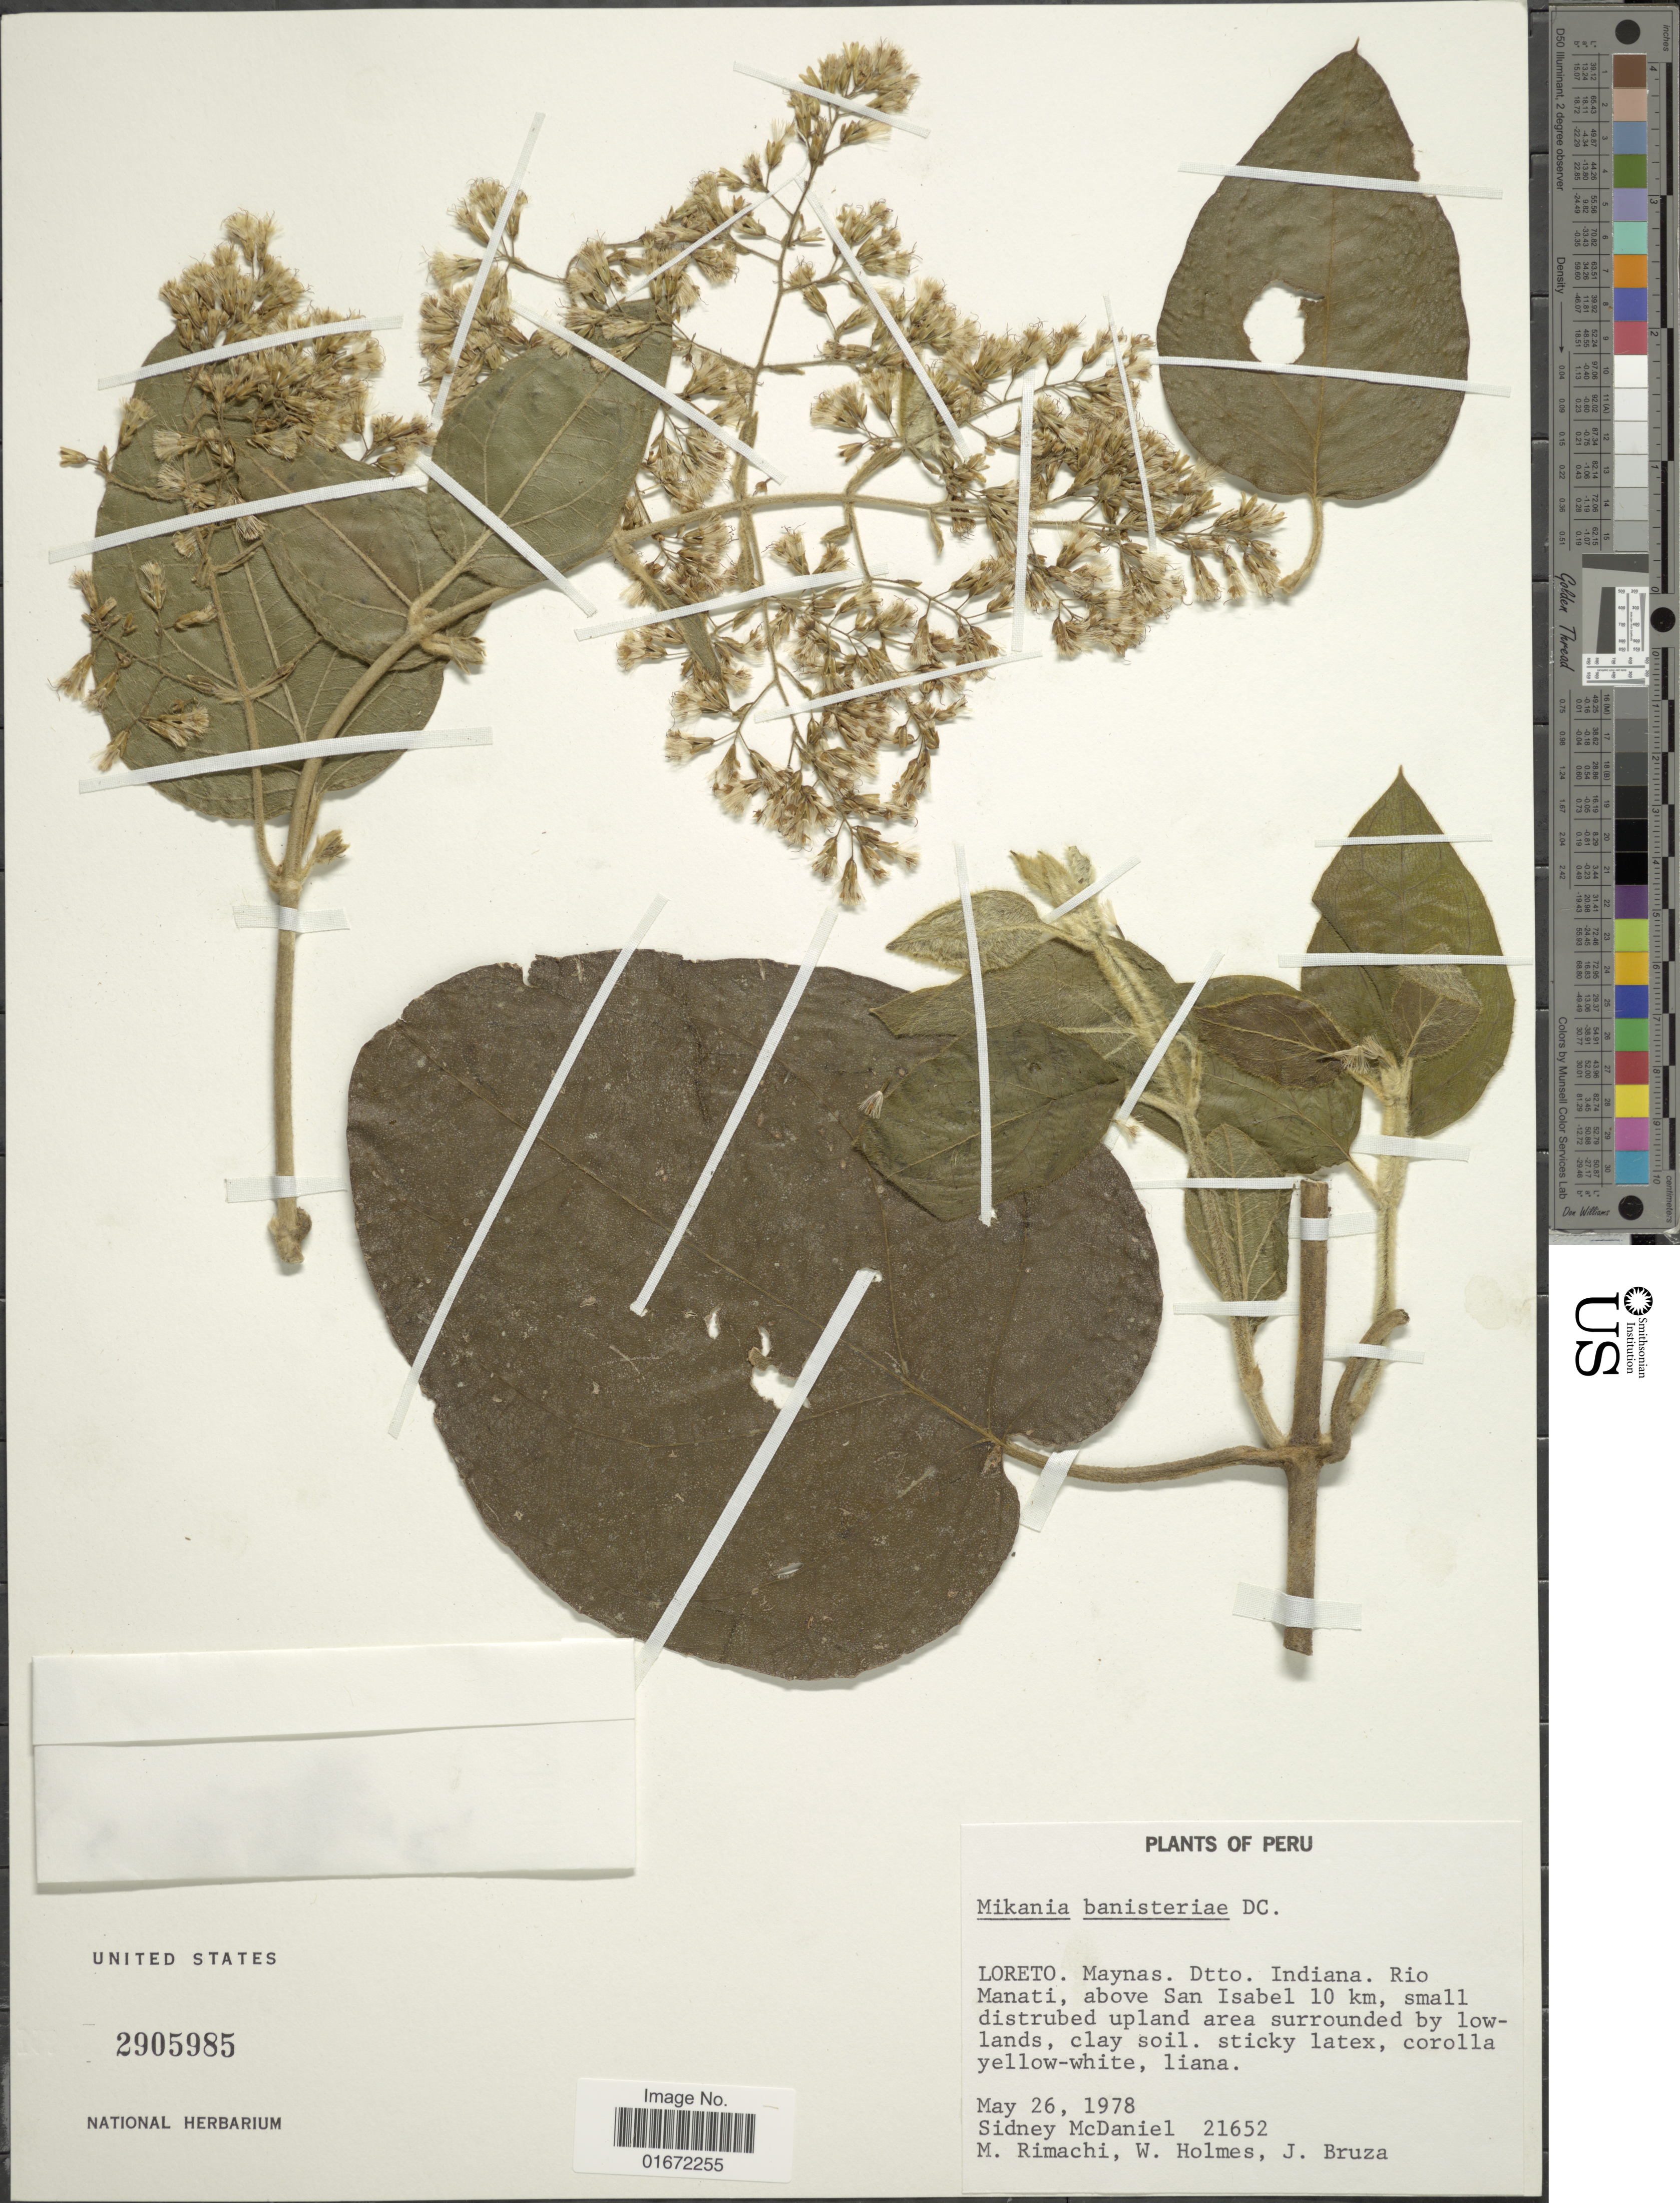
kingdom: Plantae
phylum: Tracheophyta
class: Magnoliopsida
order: Asterales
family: Asteraceae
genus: Mikania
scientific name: Mikania banisteriae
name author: DC.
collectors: S. McDaniel, M. Rimachi Y., W. Holmes & J. Bruza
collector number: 21652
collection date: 1978-05-26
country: Peru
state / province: Loreto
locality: Loreto. Maynas. Dtto. Indiana. Rio Manati, above San Isabel 10 km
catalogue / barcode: US 2905985